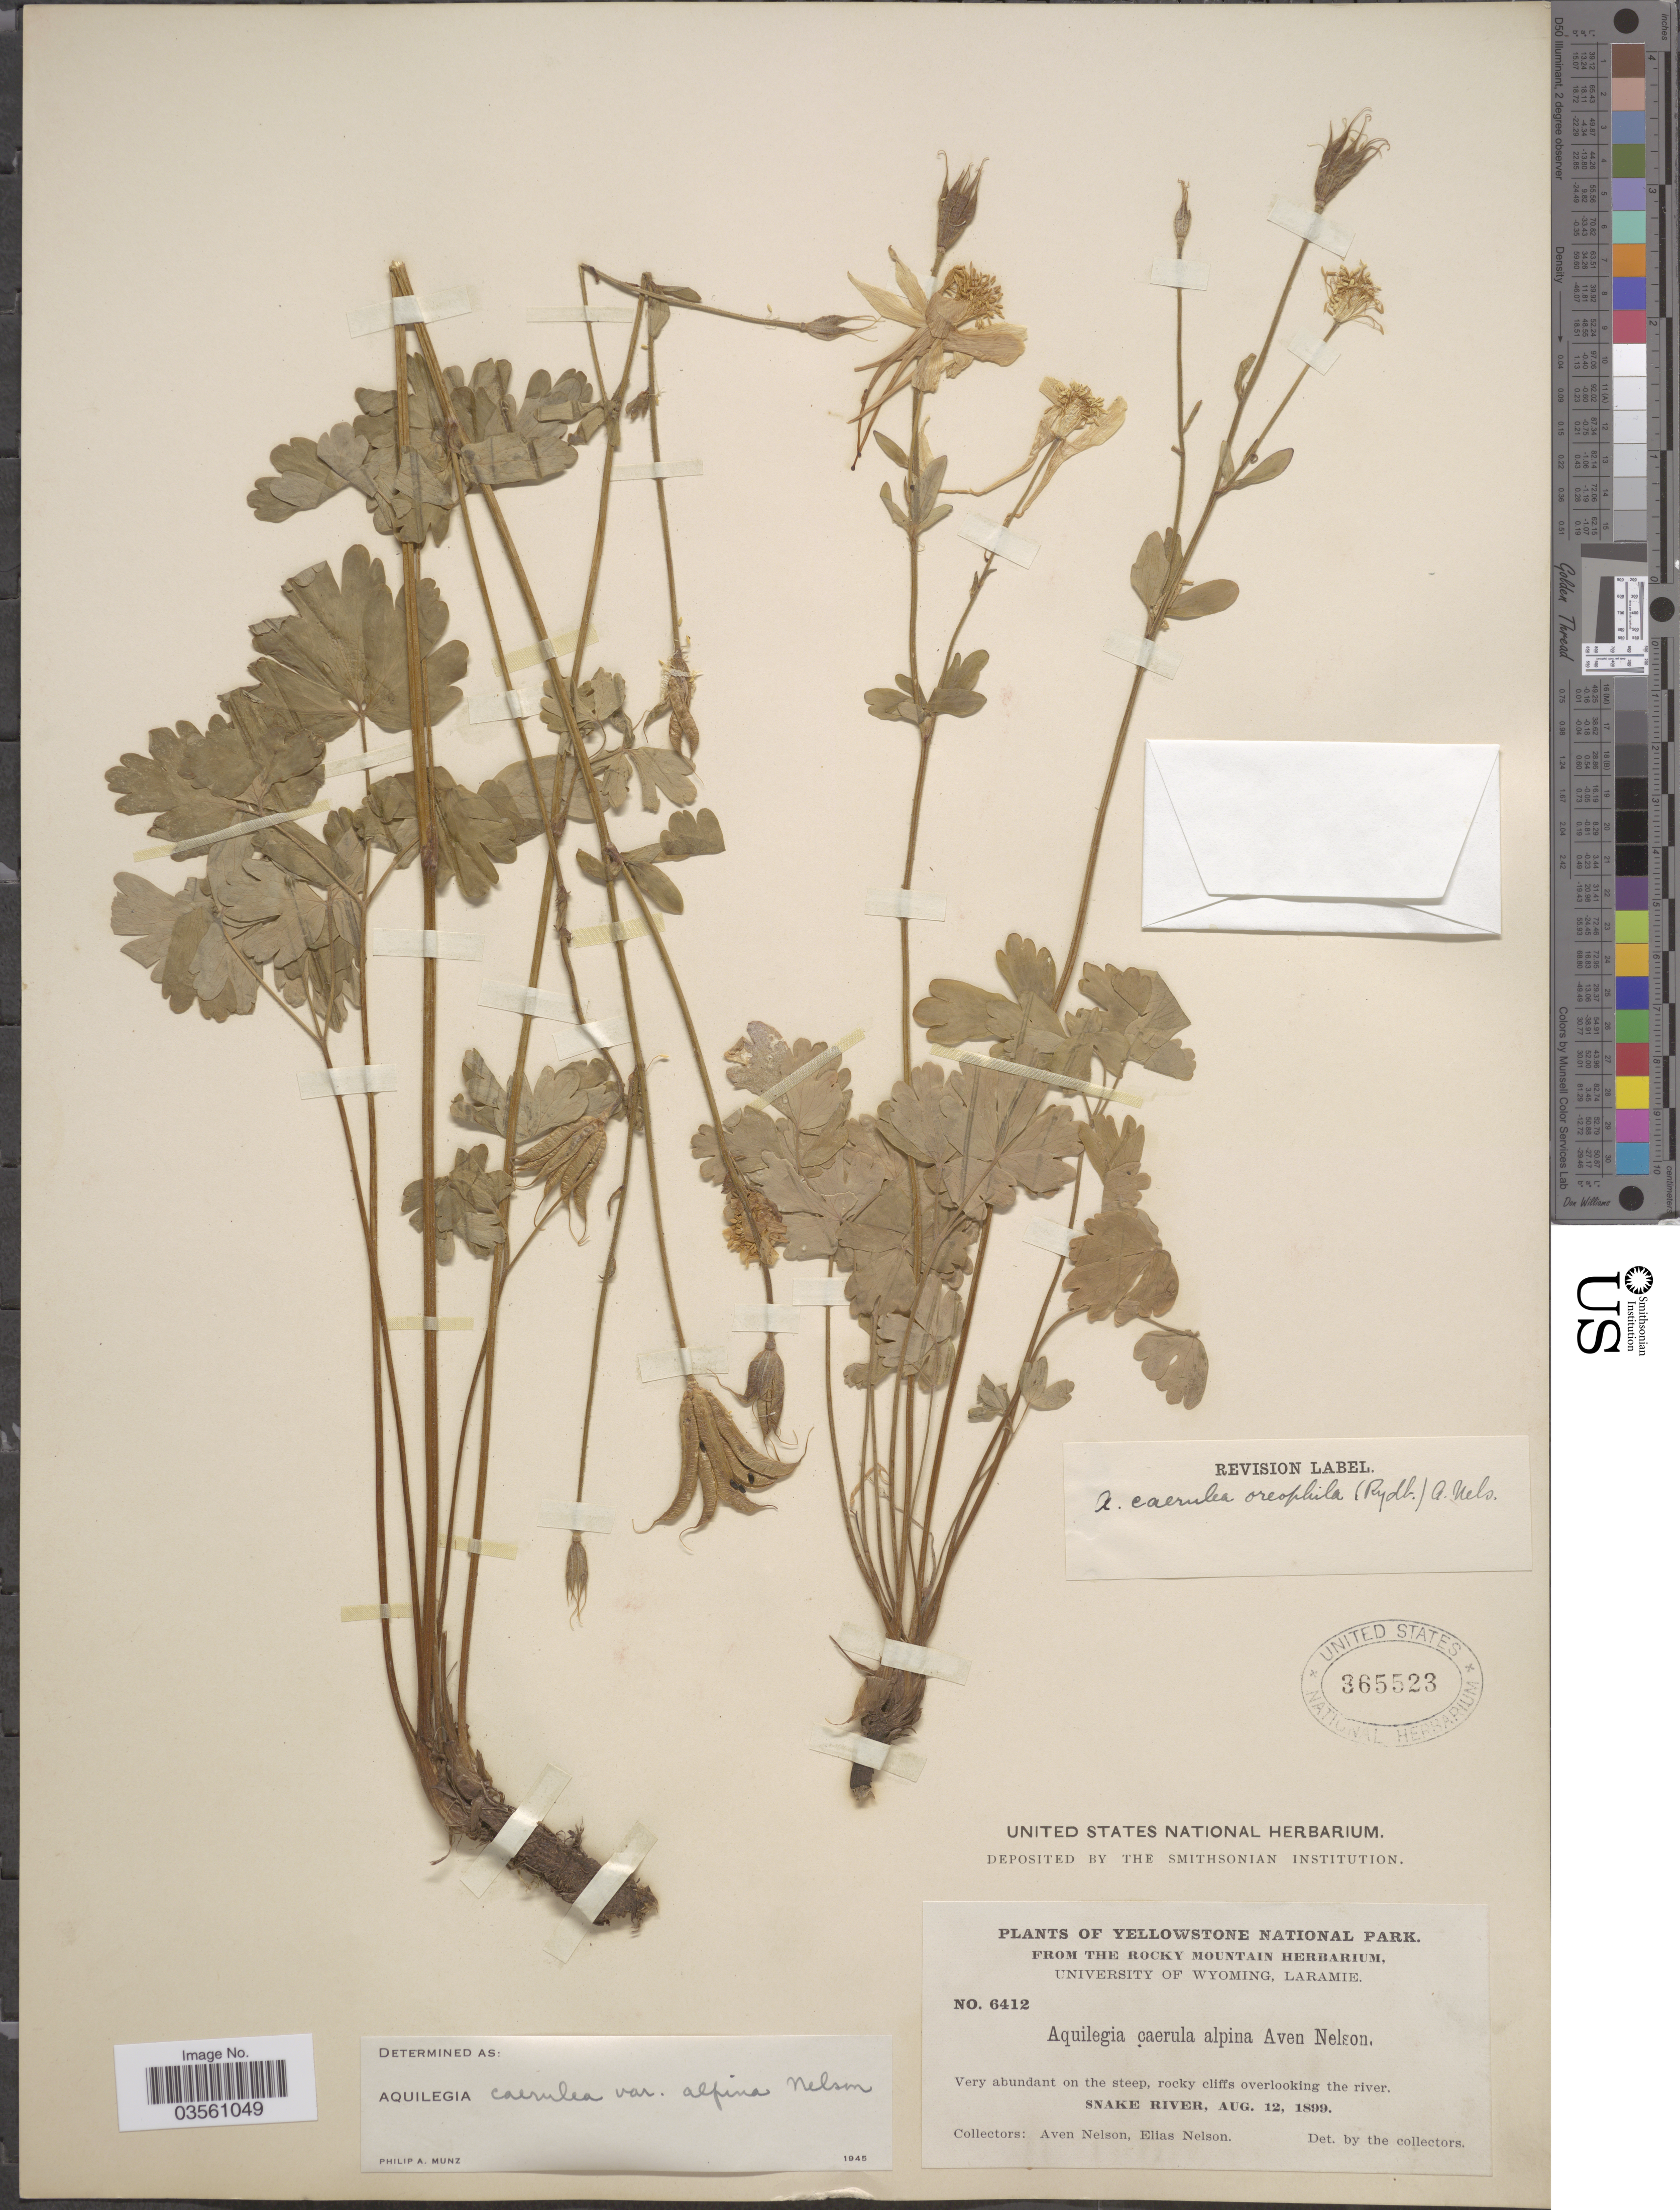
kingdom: Plantae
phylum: Tracheophyta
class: Magnoliopsida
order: Ranunculales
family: Ranunculaceae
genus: Aquilegia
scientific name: Aquilegia coerulea var. alpina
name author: A. Nelson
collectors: A. Nelson & E. Nelson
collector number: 6412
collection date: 1899-08-12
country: United States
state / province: Wyoming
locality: Yellowstone National Park. Snake River.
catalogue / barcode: US 365523